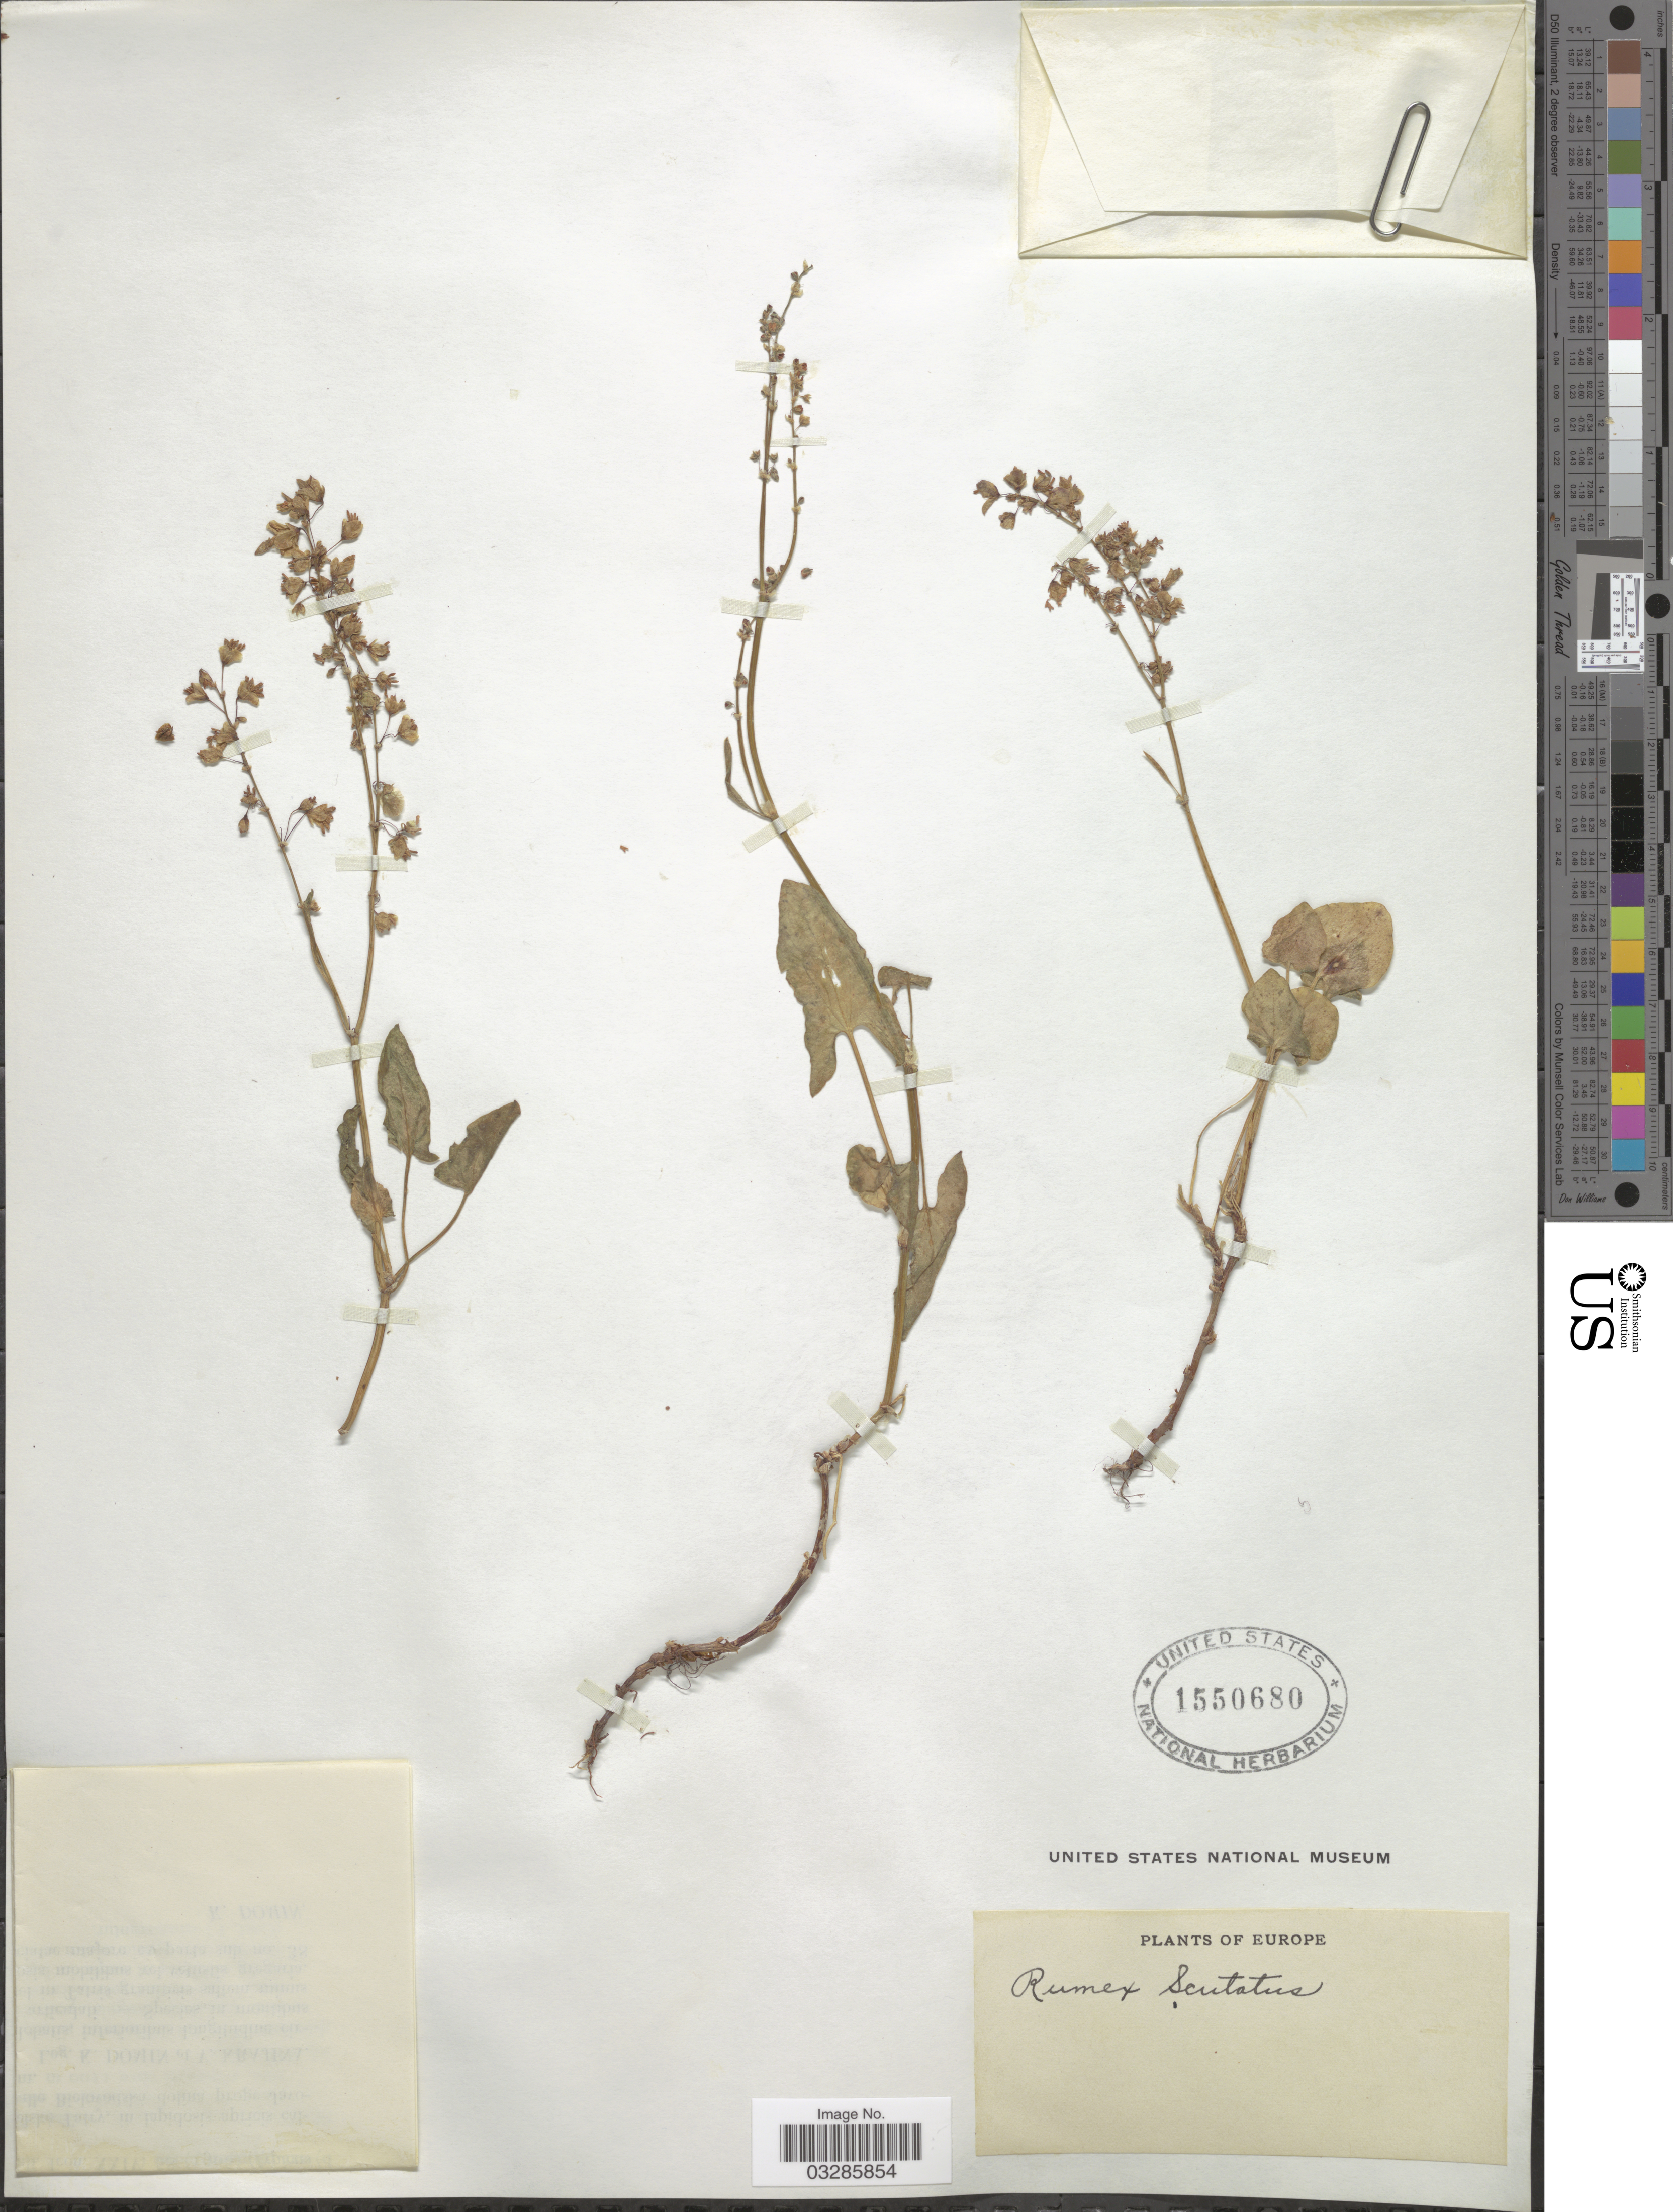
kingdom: Plantae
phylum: Tracheophyta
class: Magnoliopsida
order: Caryophyllales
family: Polygonaceae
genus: Rumex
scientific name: Rumex scutatus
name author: L.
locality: Europe.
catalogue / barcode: US 1550680